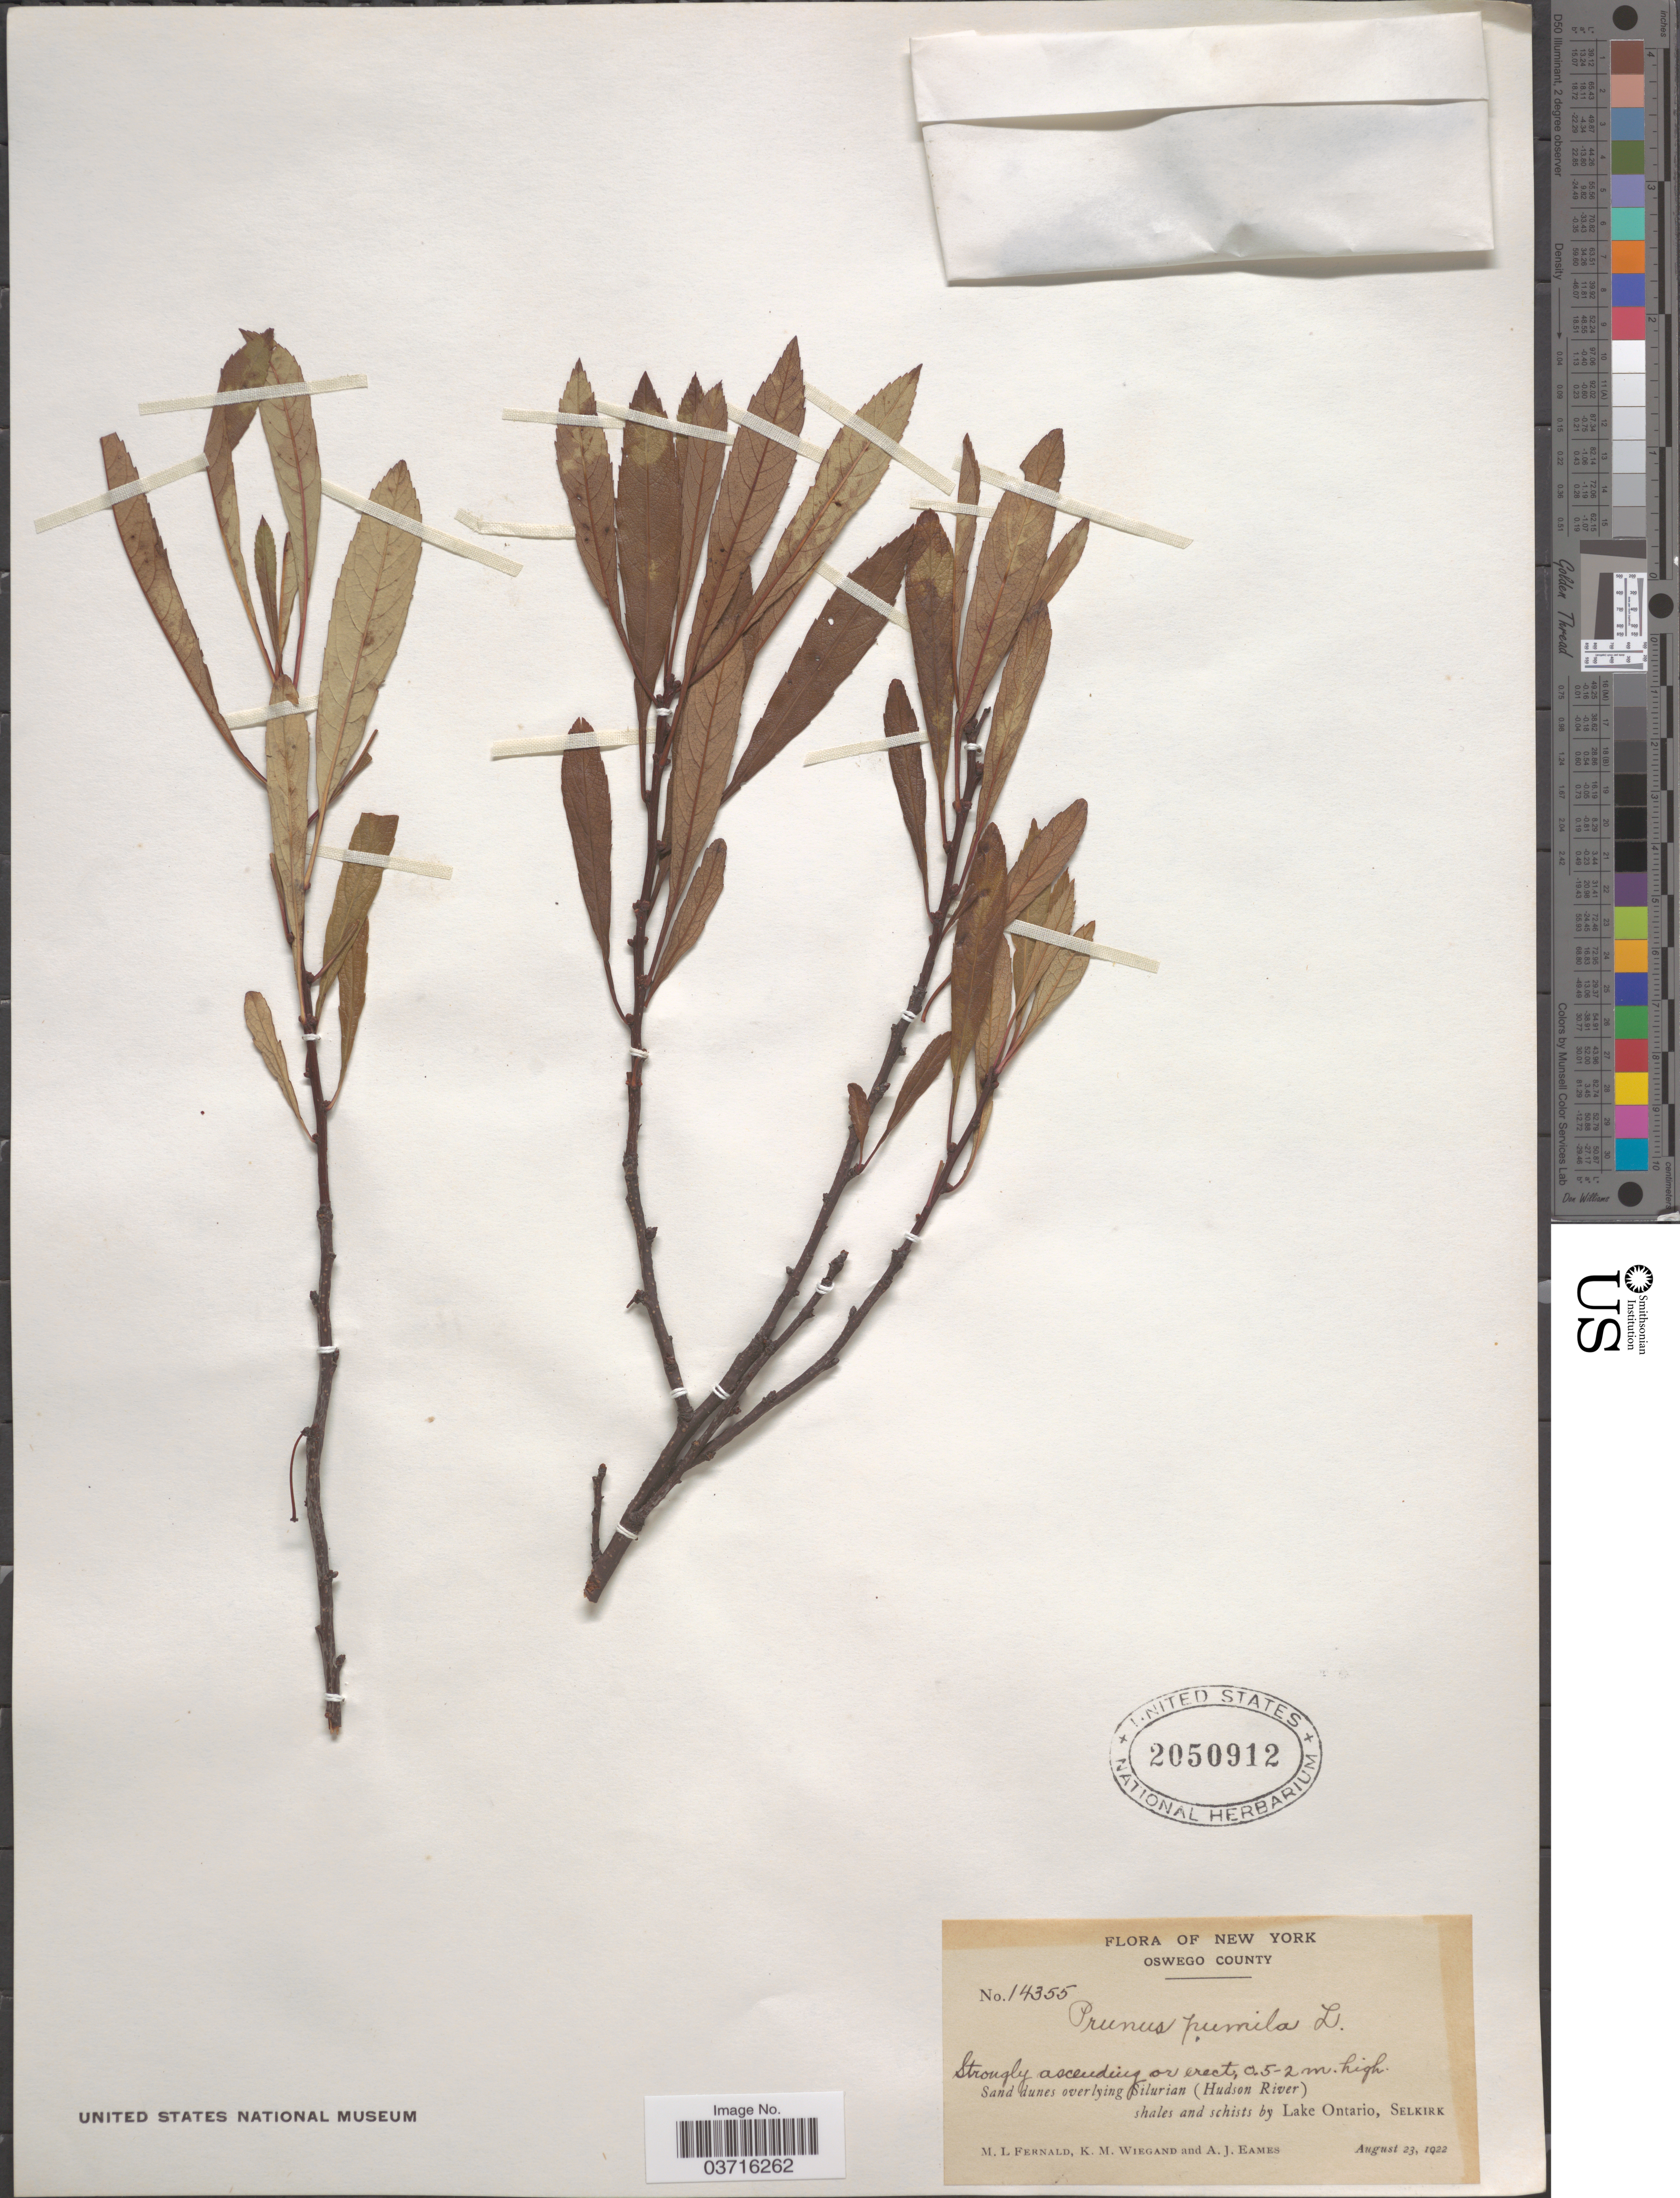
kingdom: Plantae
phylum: Tracheophyta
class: Magnoliopsida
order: Rosales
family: Rosaceae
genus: Prunus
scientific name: Prunus pumila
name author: L.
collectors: M. L. Fernald, K. M. Wiegand & A. J. Eames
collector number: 14355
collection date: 1922-08-23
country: United States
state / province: New York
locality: Oswego County. Sand dunes overlying Silurian (Hudson River) shales and schists by Lake Ontario, Selkirk.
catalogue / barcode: US 2050912